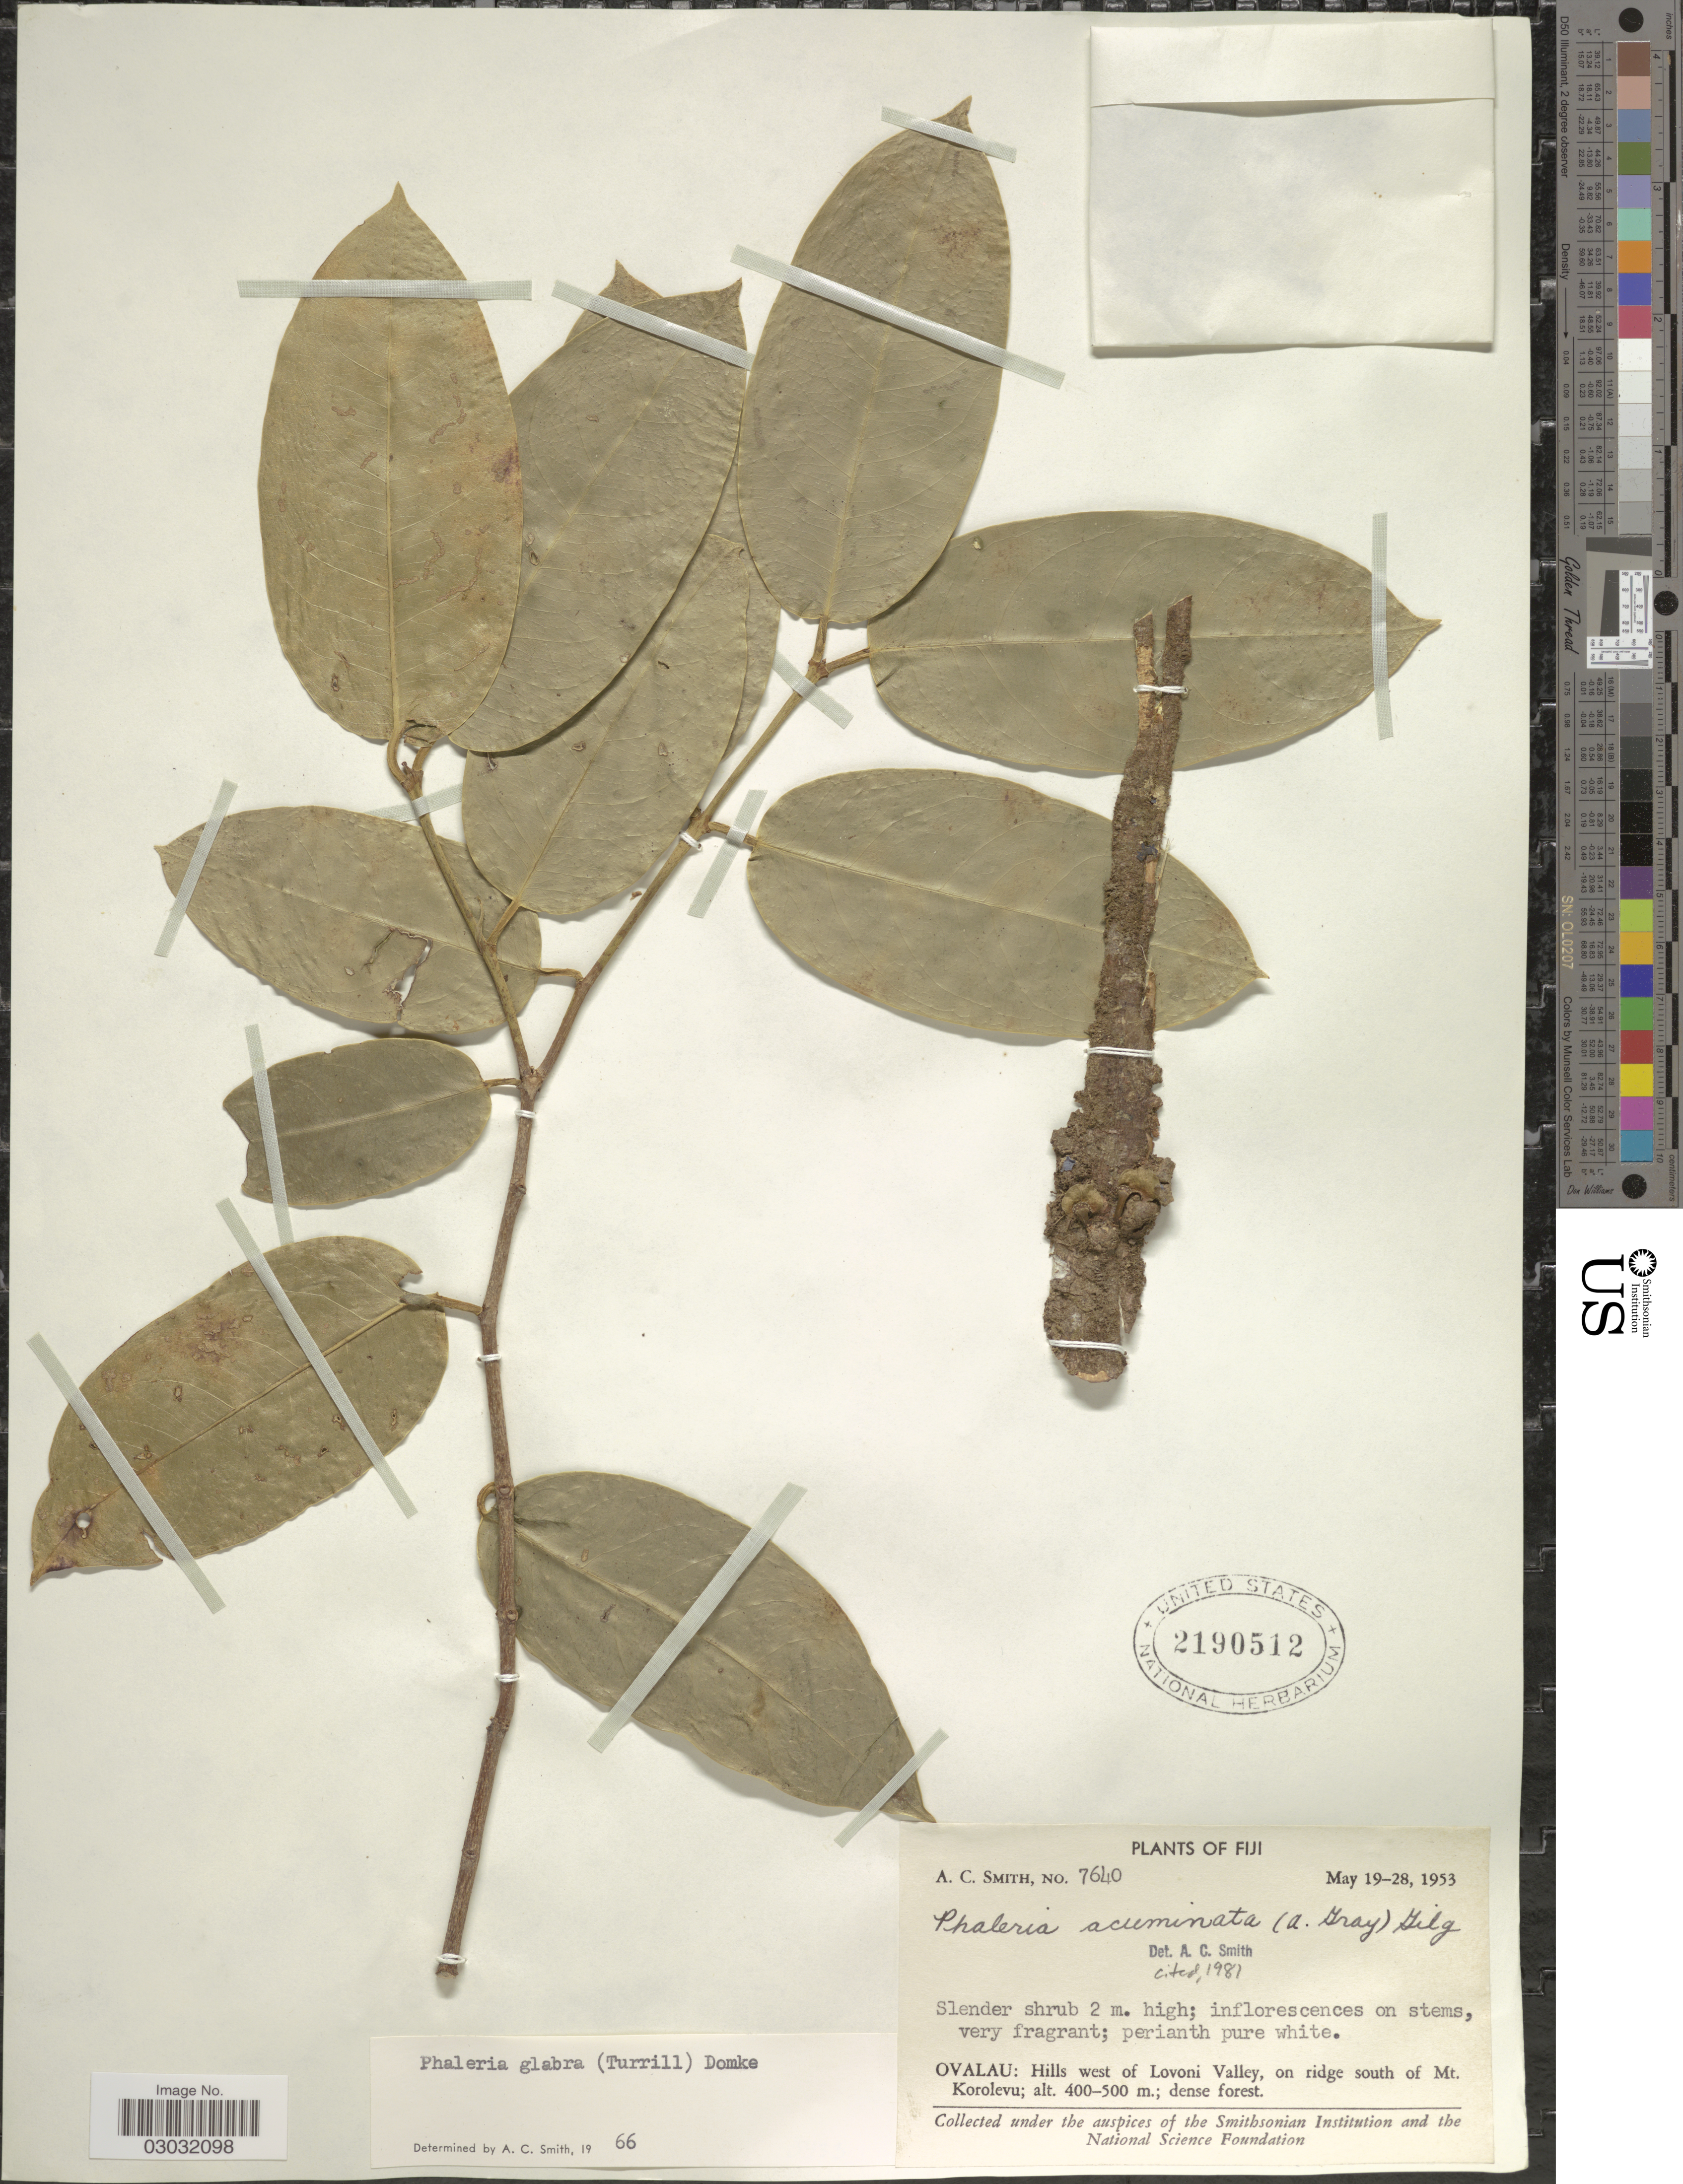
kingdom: Plantae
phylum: Tracheophyta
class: Magnoliopsida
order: Malvales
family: Thymelaeaceae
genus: Phaleria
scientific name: Phaleria glabra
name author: (Turrill) Domke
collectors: A. C. Smith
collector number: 7640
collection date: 1953-05-19/1953-05-28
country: Fiji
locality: Ovalau: Hills west of Lovoni Valley, on ridge south of Mt. Korolevu.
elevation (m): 400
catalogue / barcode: US 2190512